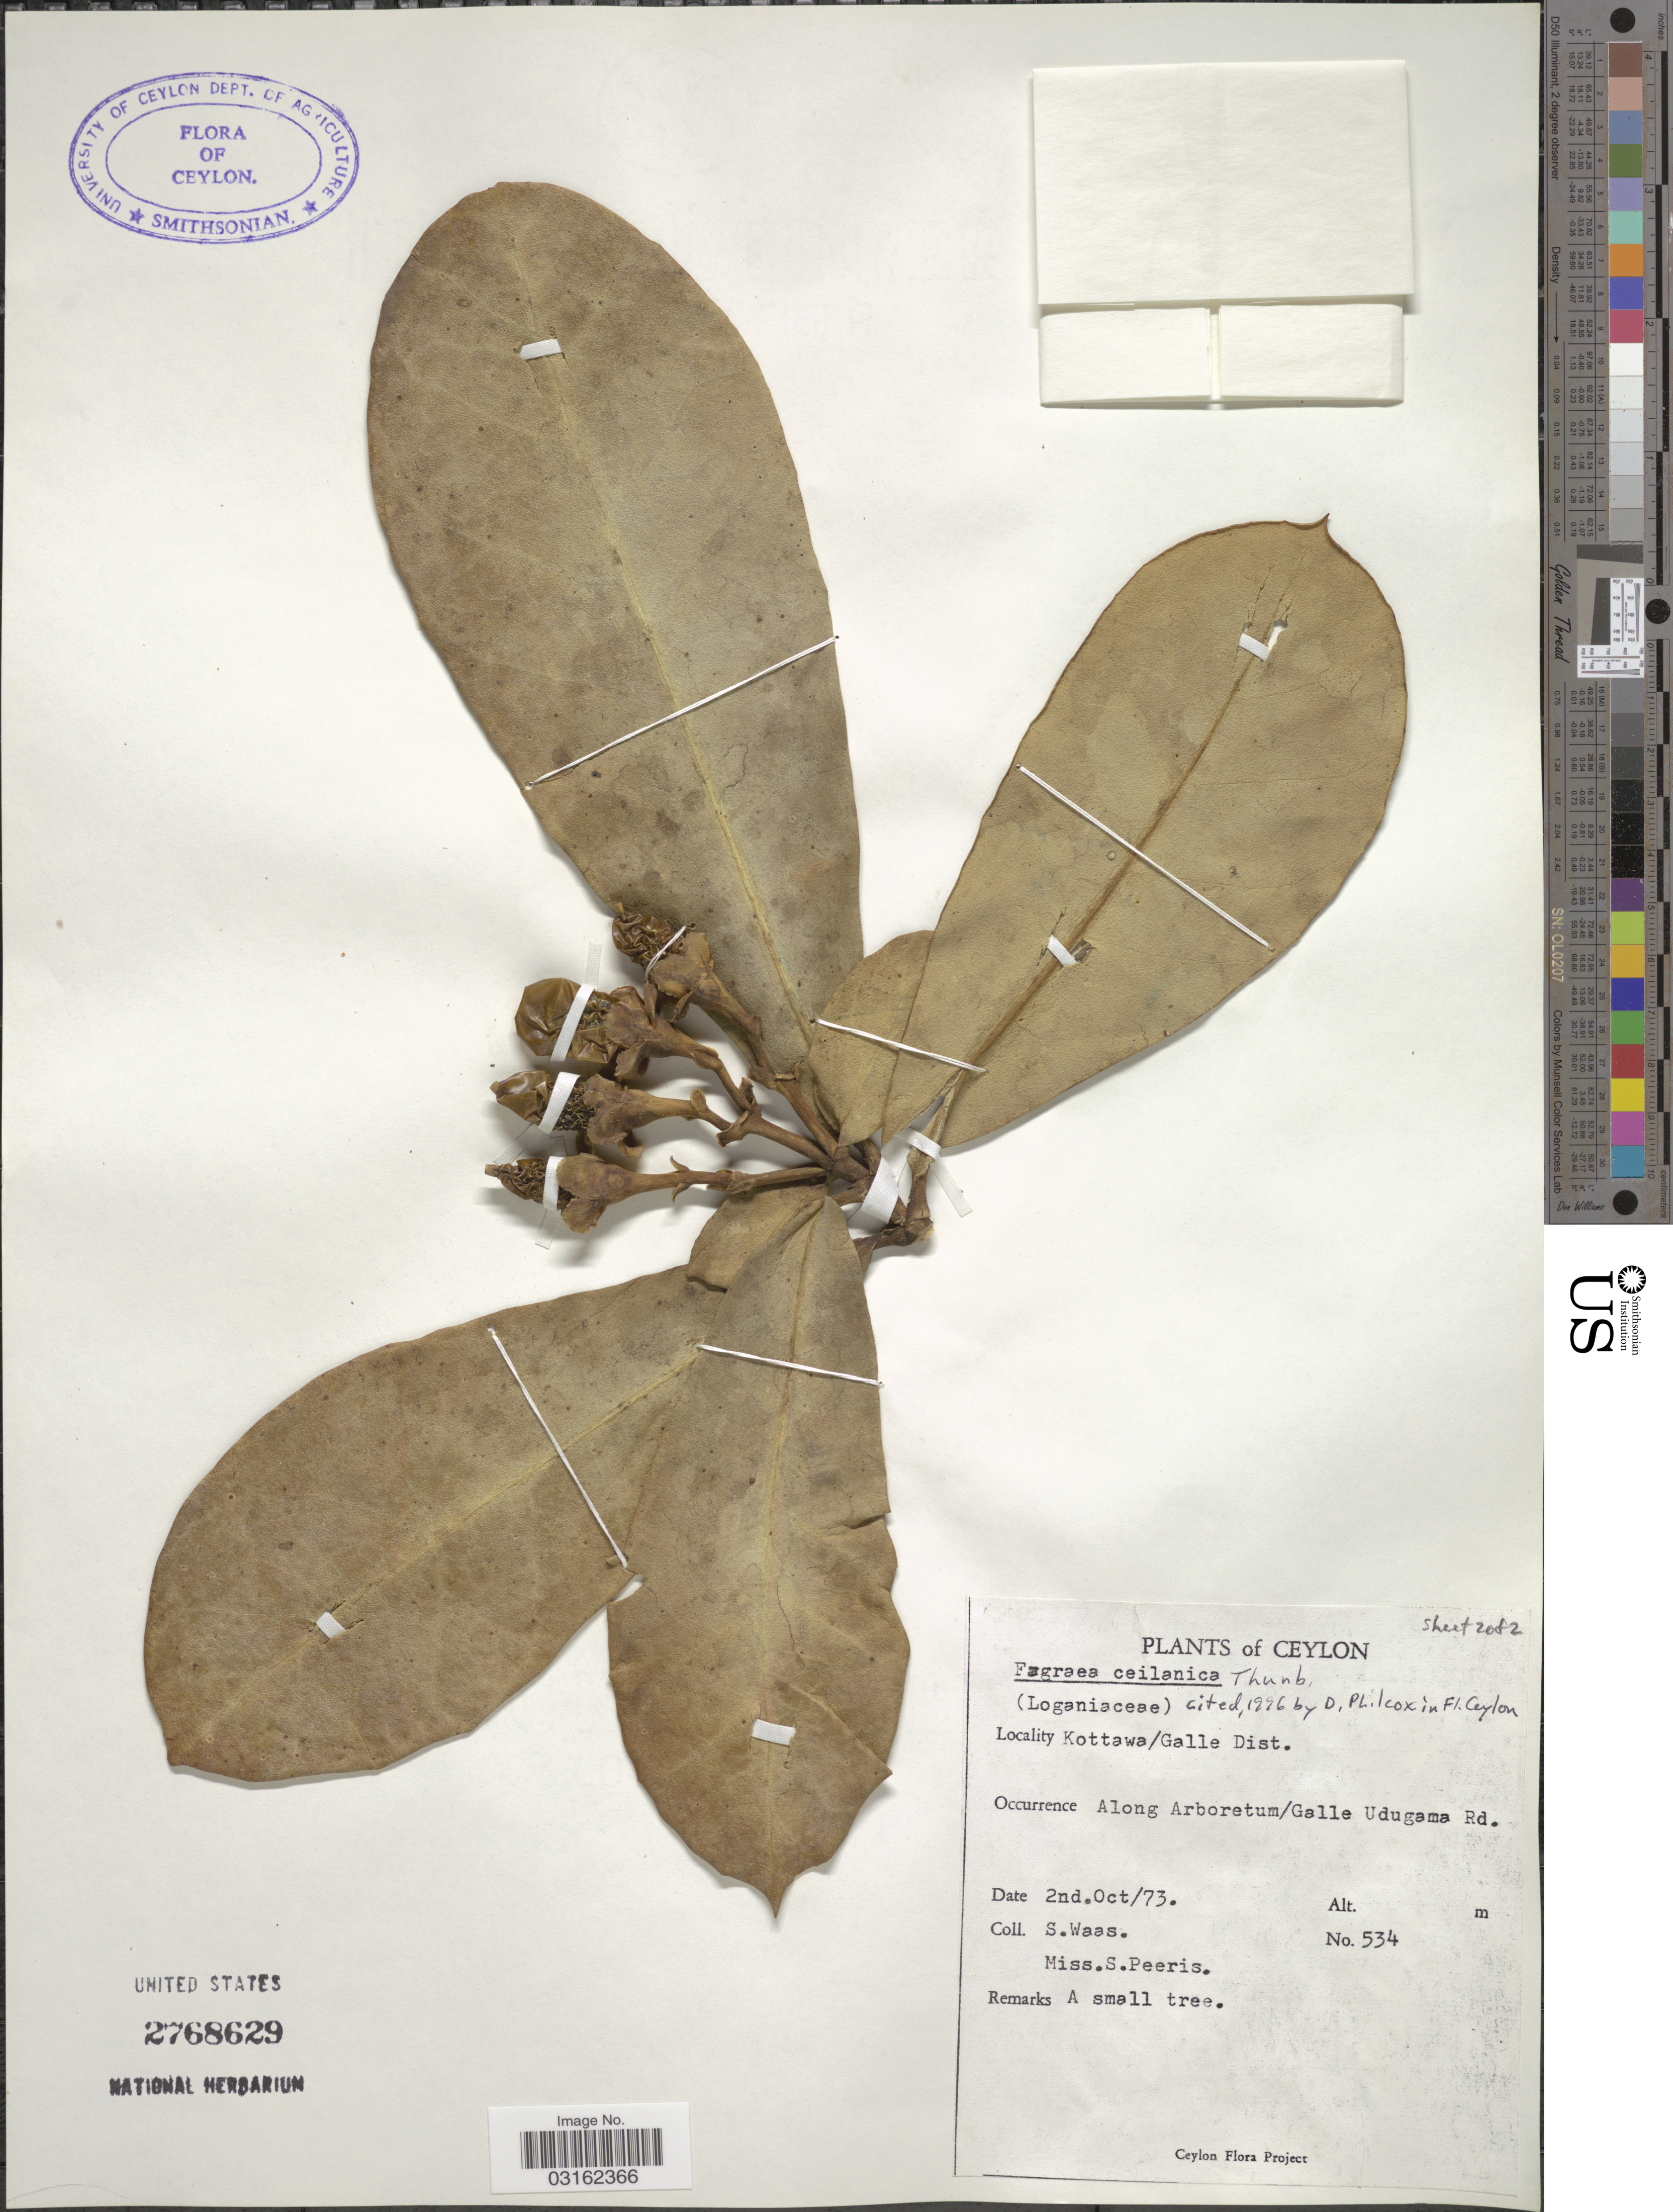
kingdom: Plantae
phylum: Tracheophyta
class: Magnoliopsida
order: Gentianales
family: Gentianaceae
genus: Fagraea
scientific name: Fagraea ceilanica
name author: Thunb.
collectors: S. Waas & S. Peeris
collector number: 534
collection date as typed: Transcribed d/m/y: 2/10/73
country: Sri Lanka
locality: Ceylon, Kottawa/Galle Dist., Along Arboretum/Galle Udugama Rd.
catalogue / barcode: US 2768629